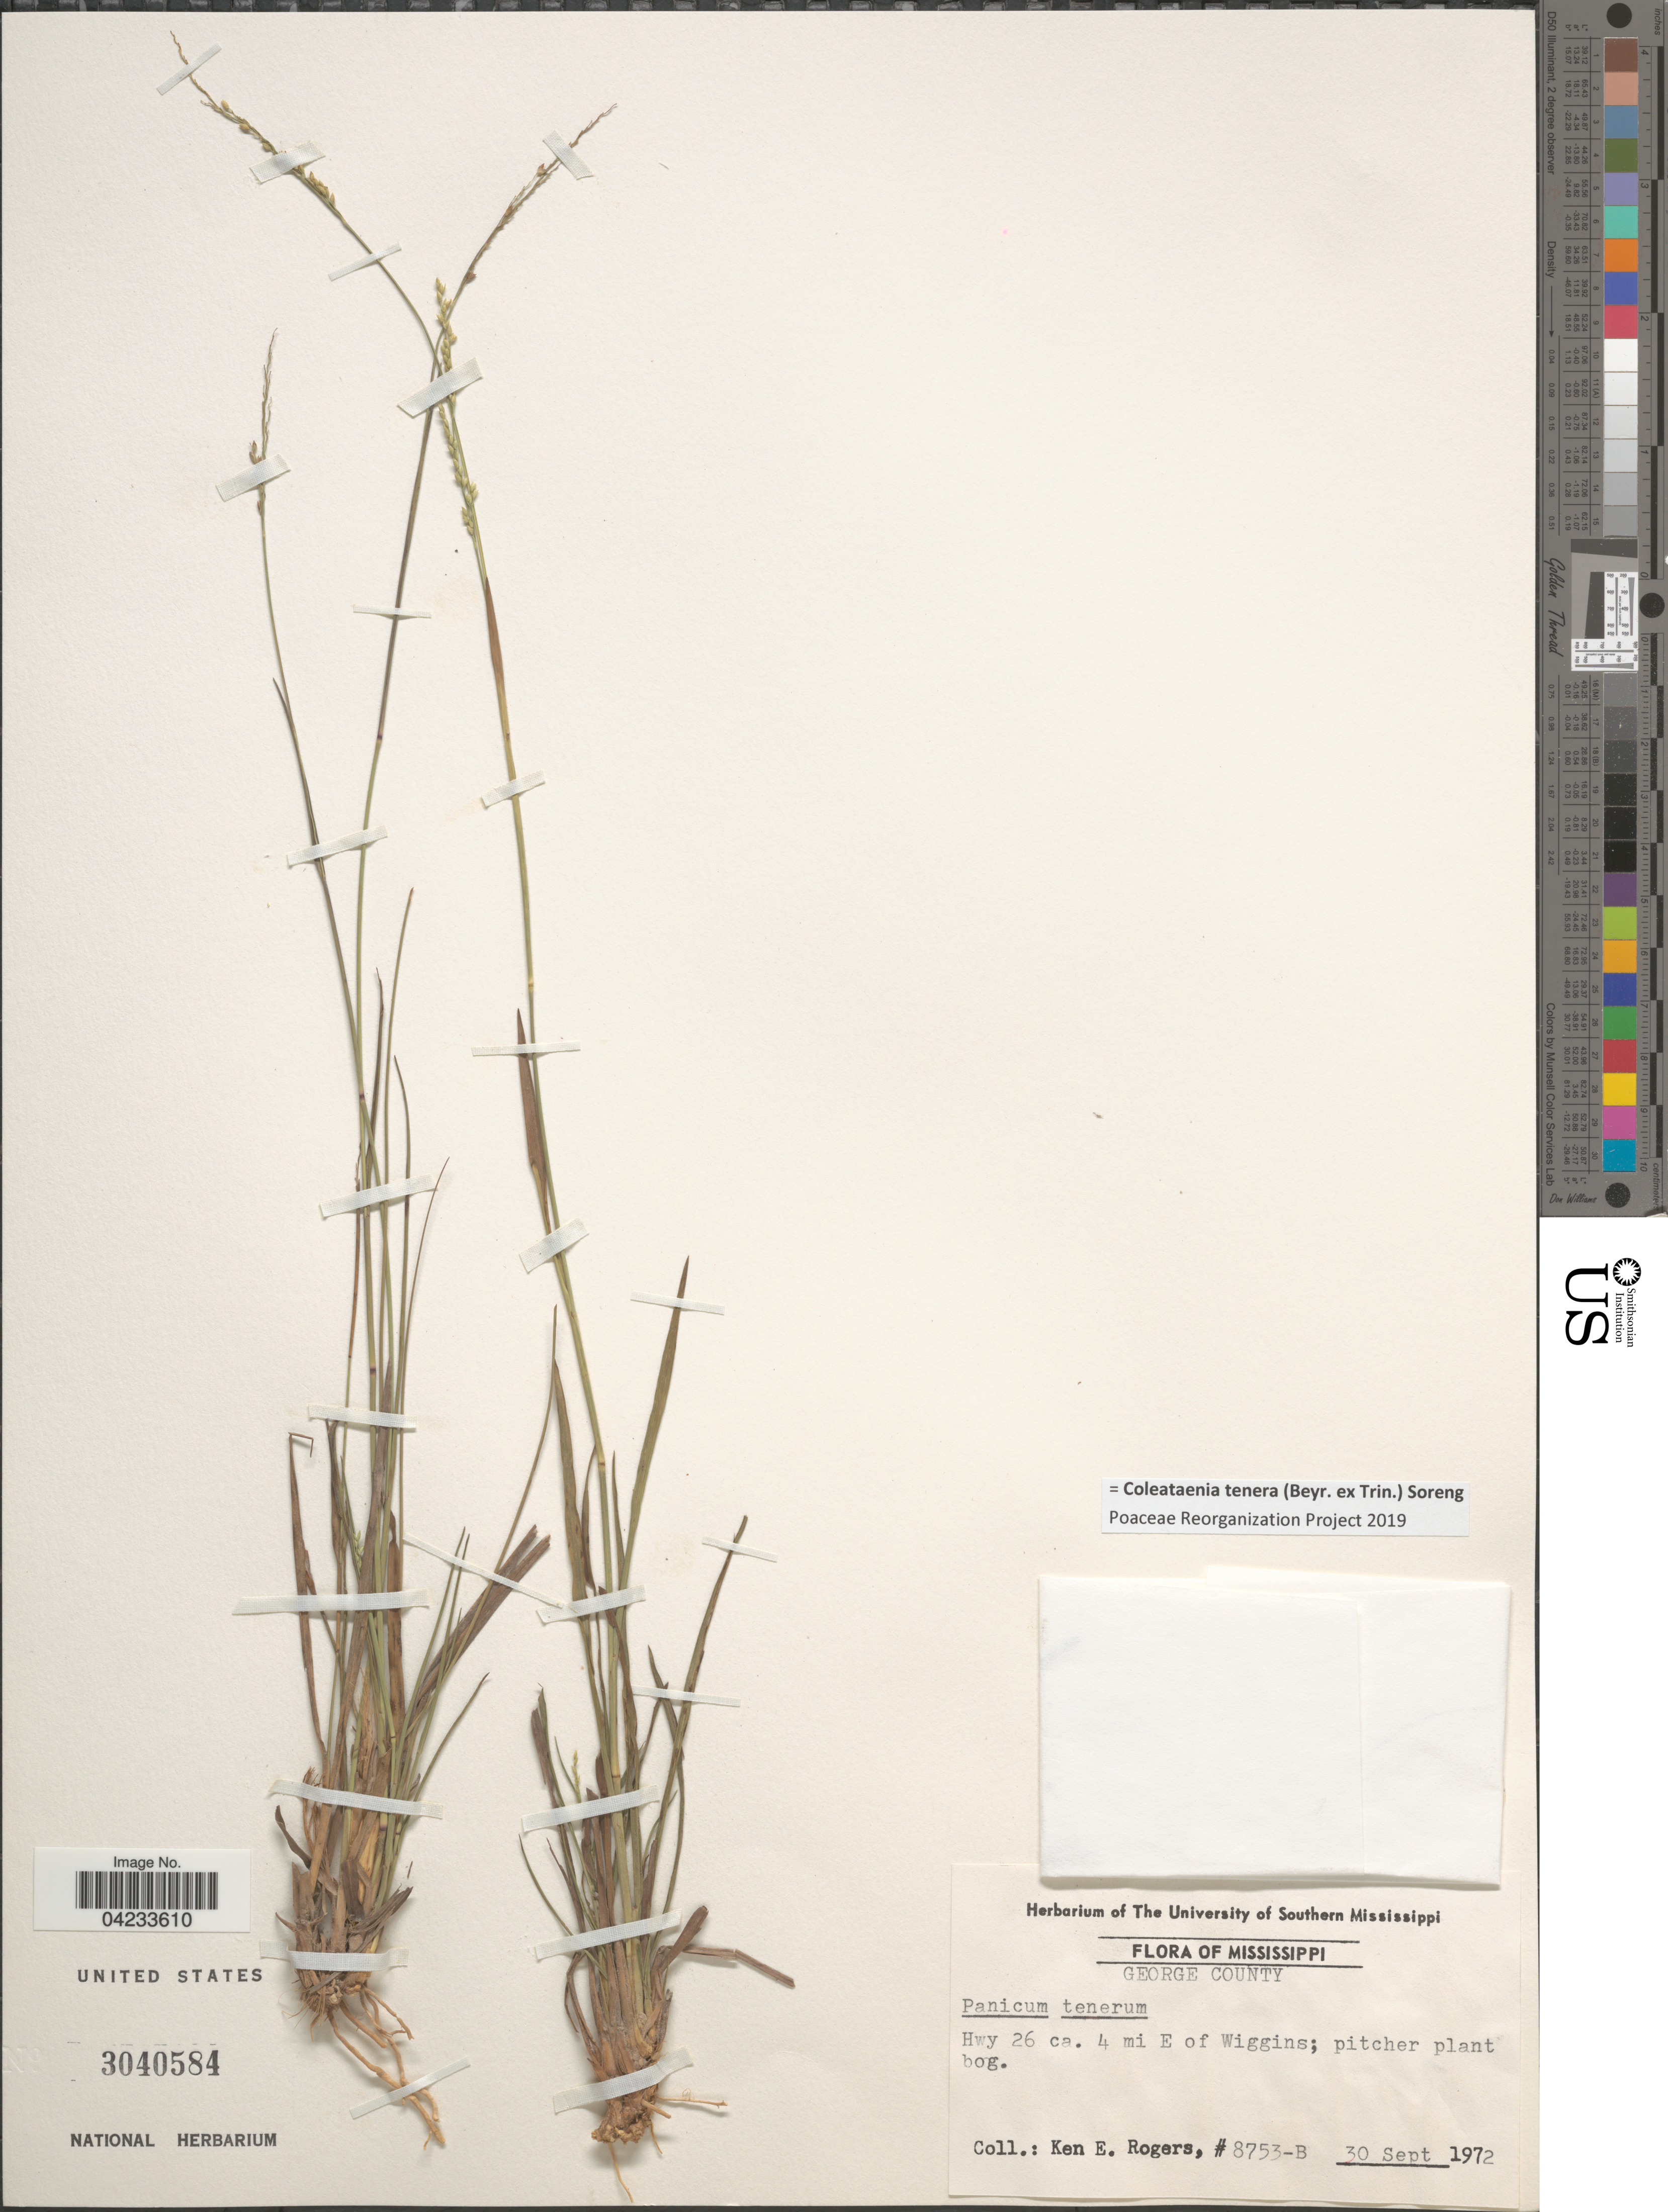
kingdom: Plantae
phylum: Tracheophyta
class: Liliopsida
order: Poales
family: Poaceae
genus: Coleataenia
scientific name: Coleataenia tenera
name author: (Beyr. ex Trin.) Soreng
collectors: K. Rogers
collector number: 8753-B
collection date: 1972-09-30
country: United States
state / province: Mississippi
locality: George County. Hwy 26 ca. 4 mi E of Wiggins.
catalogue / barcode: US 3040584